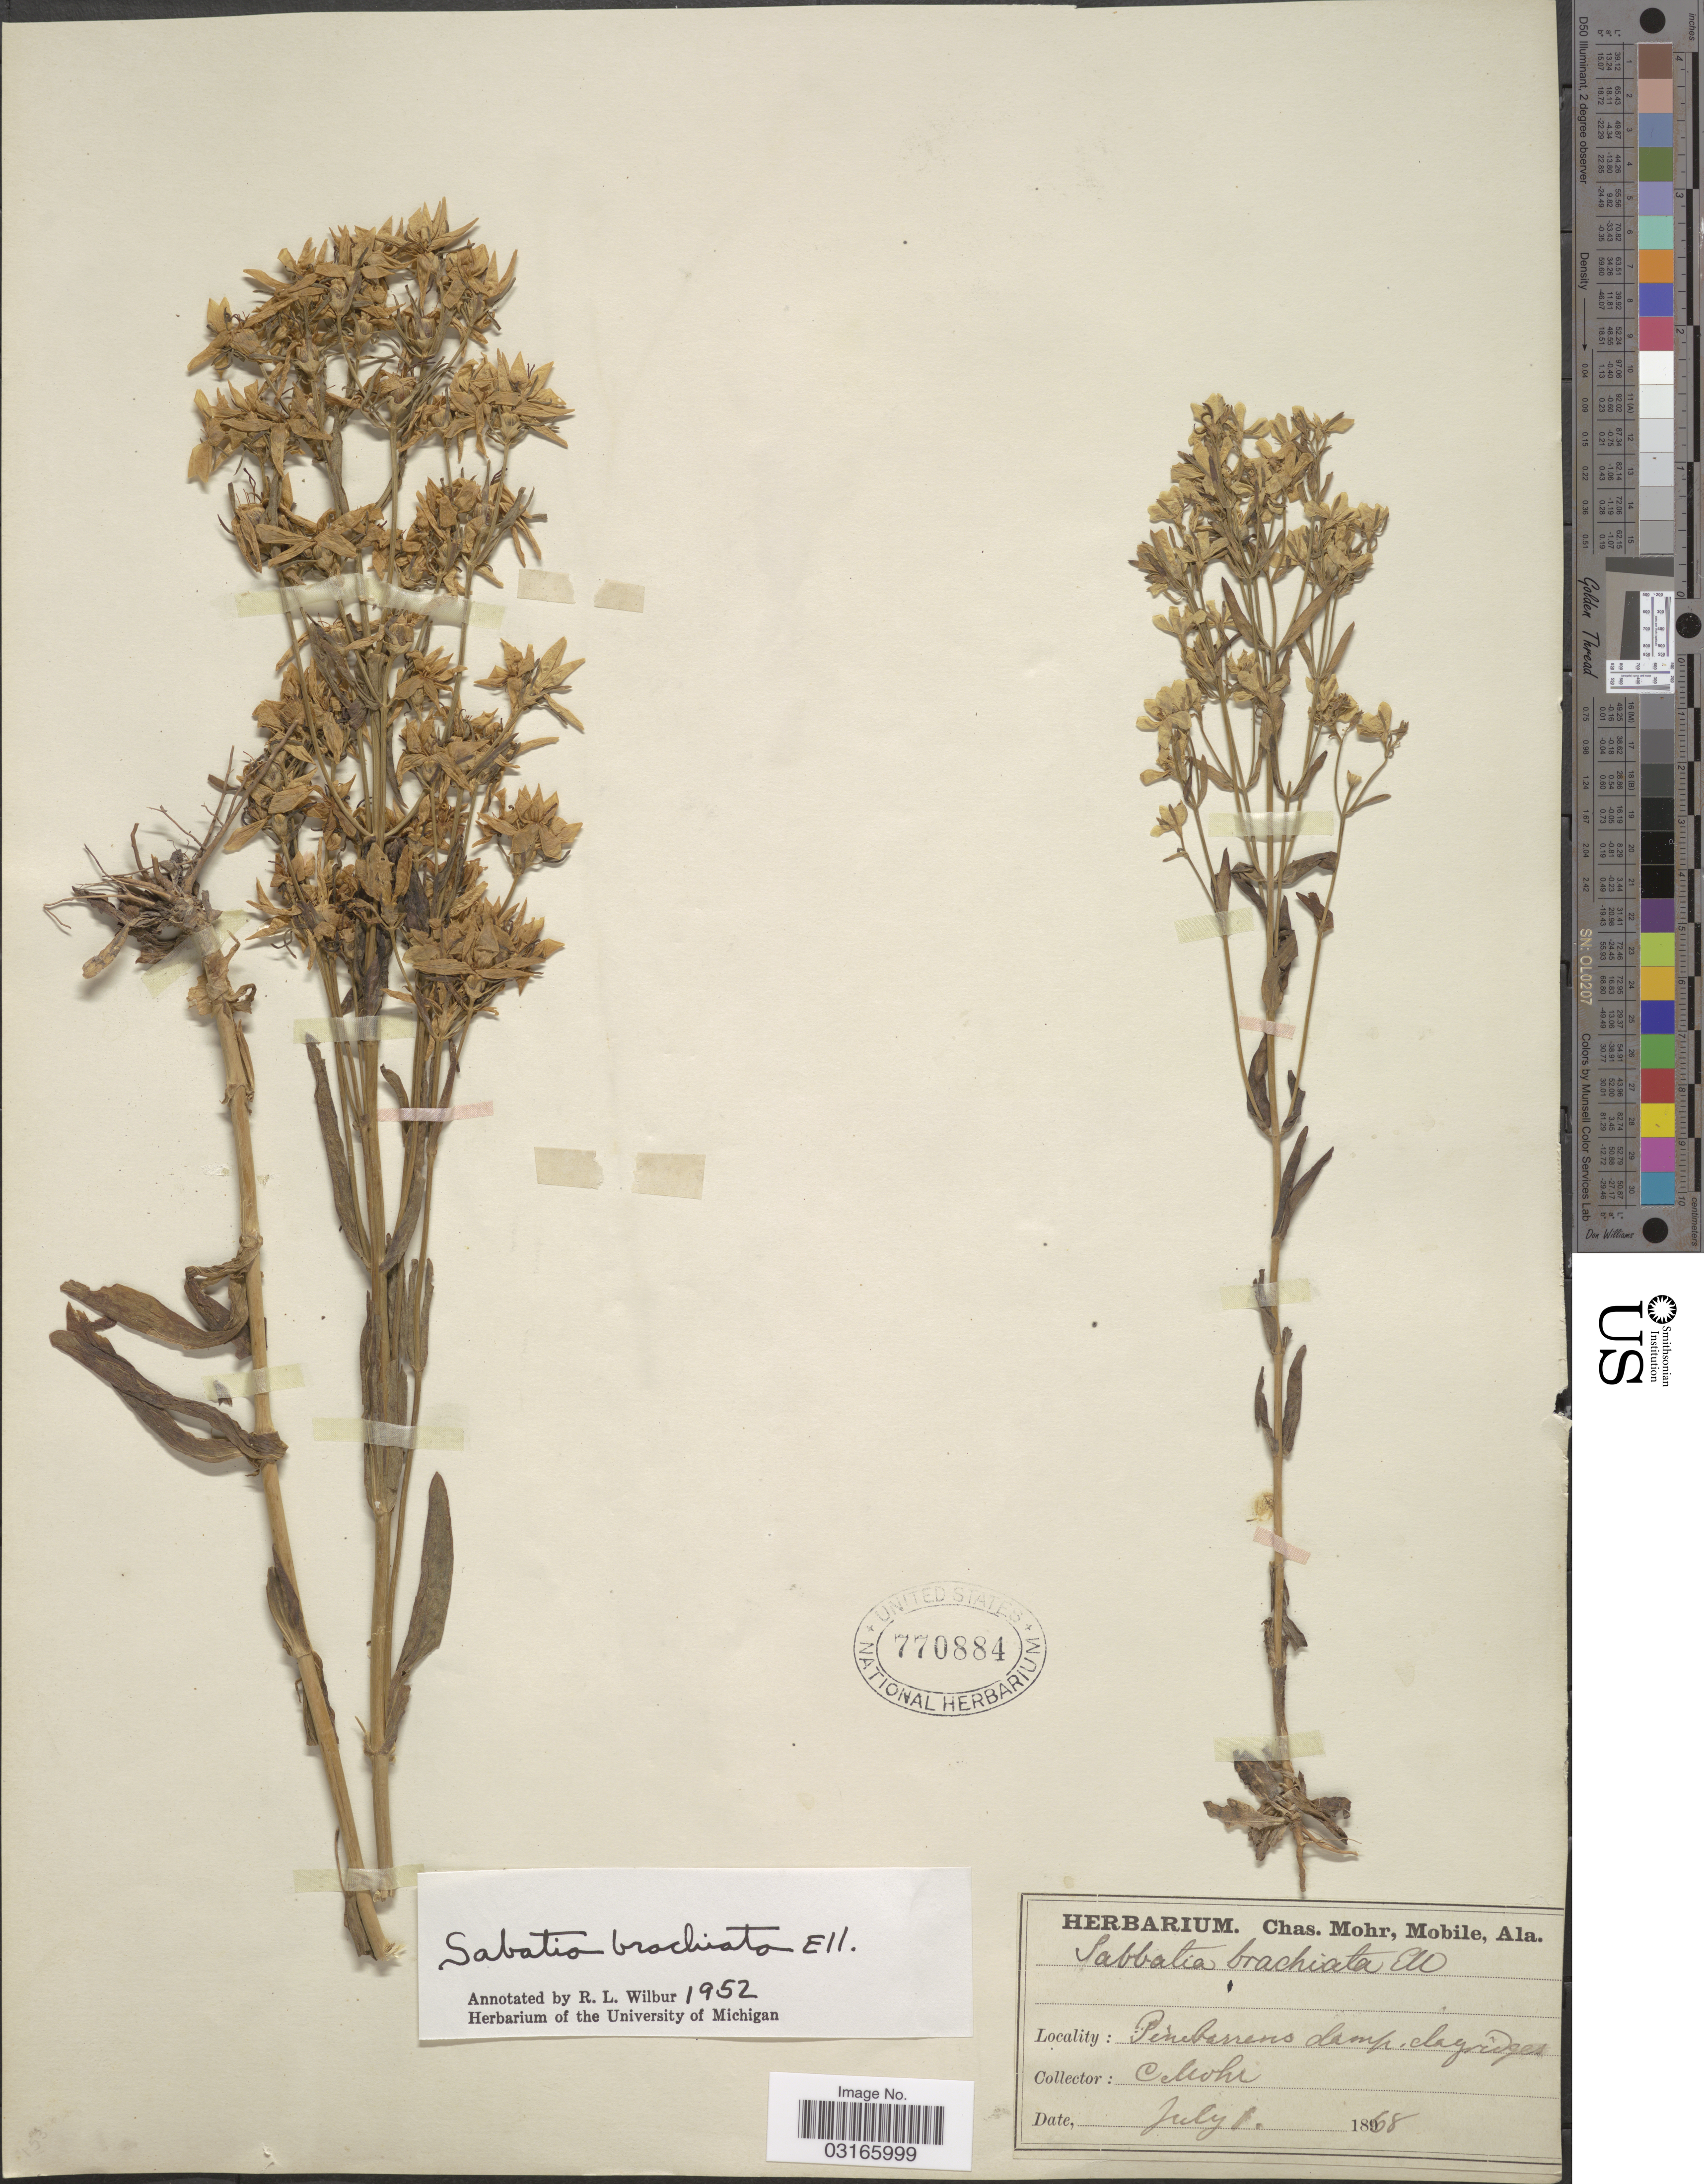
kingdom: Plantae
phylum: Tracheophyta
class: Magnoliopsida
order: Gentianales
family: Gentianaceae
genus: Sabatia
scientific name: Sabatia brachiata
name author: Elliott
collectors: Mohr, C. T. (herbarium)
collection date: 1868-07-01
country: United States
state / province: Alabama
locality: Pinebarrens damp clay ridges.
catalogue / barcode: US 770884